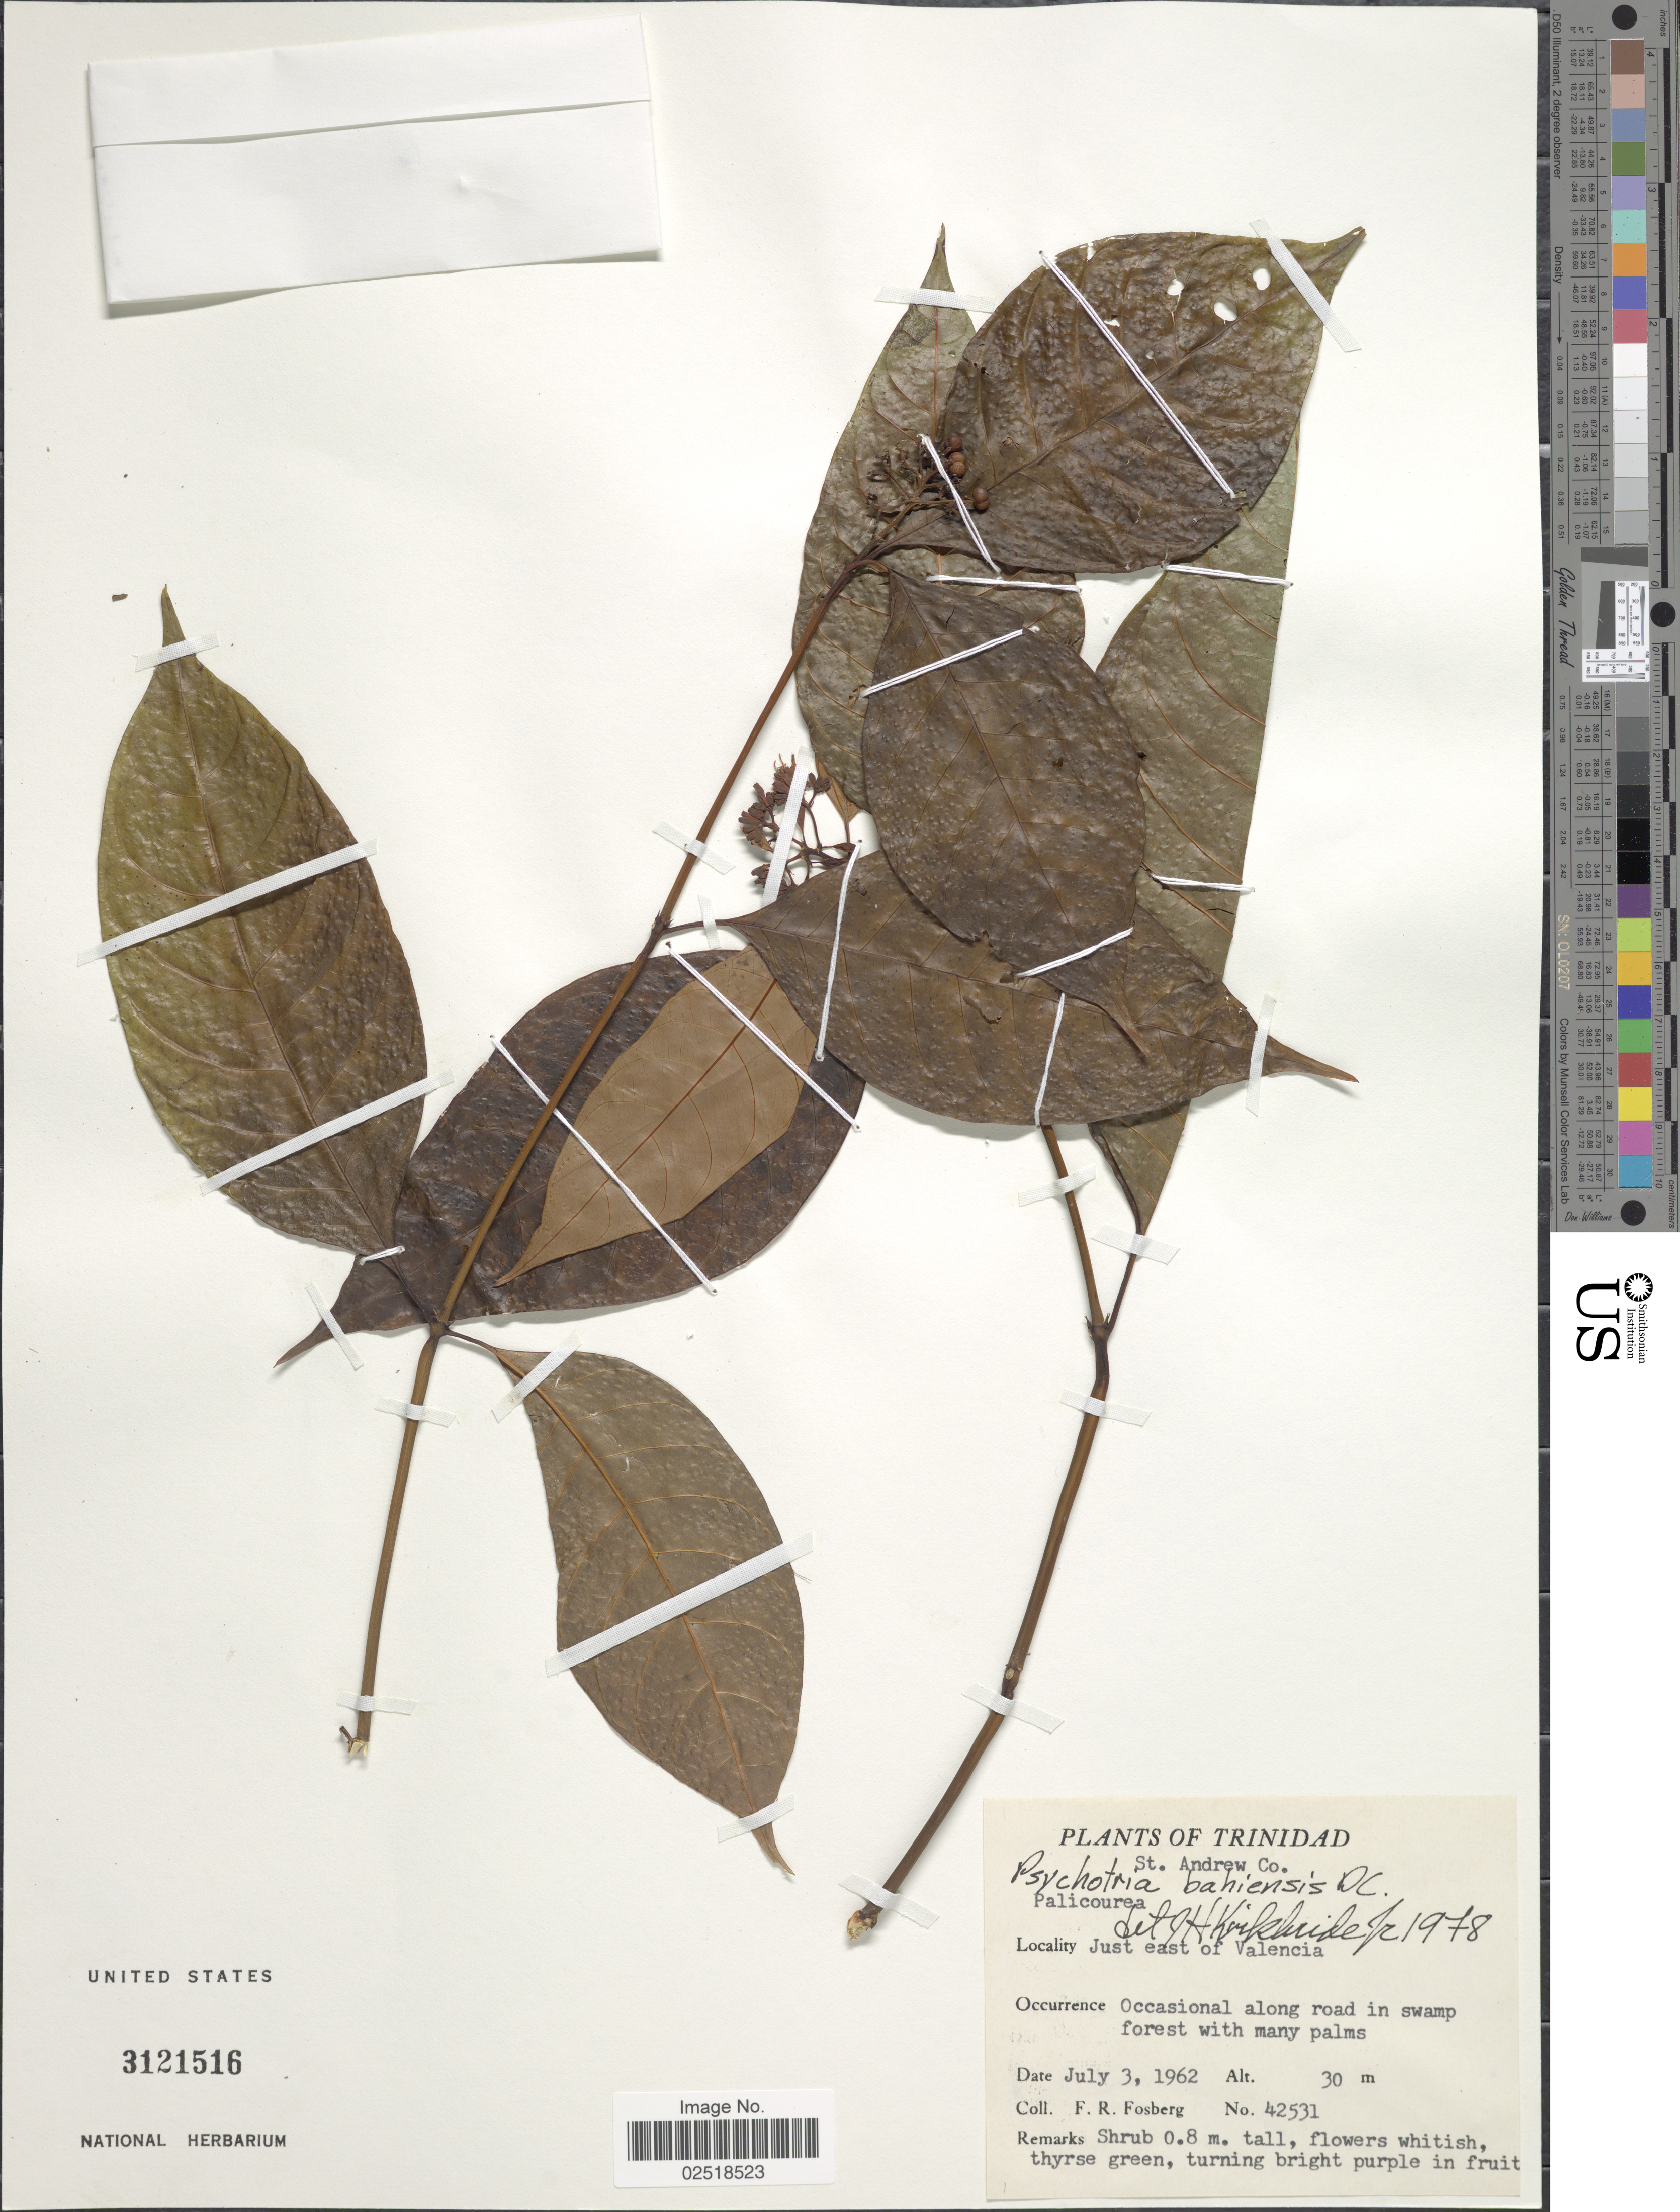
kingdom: Plantae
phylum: Tracheophyta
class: Magnoliopsida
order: Gentianales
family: Rubiaceae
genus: Psychotria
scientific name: Psychotria bahiensis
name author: DC.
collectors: F. R. Fosberg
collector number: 42531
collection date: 1962-07-03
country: Trinidad and Tobago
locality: St. Andrew Ci, Just east of Valencia, Occasional along road in swamp forest with many palms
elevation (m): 30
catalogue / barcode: US 3121516